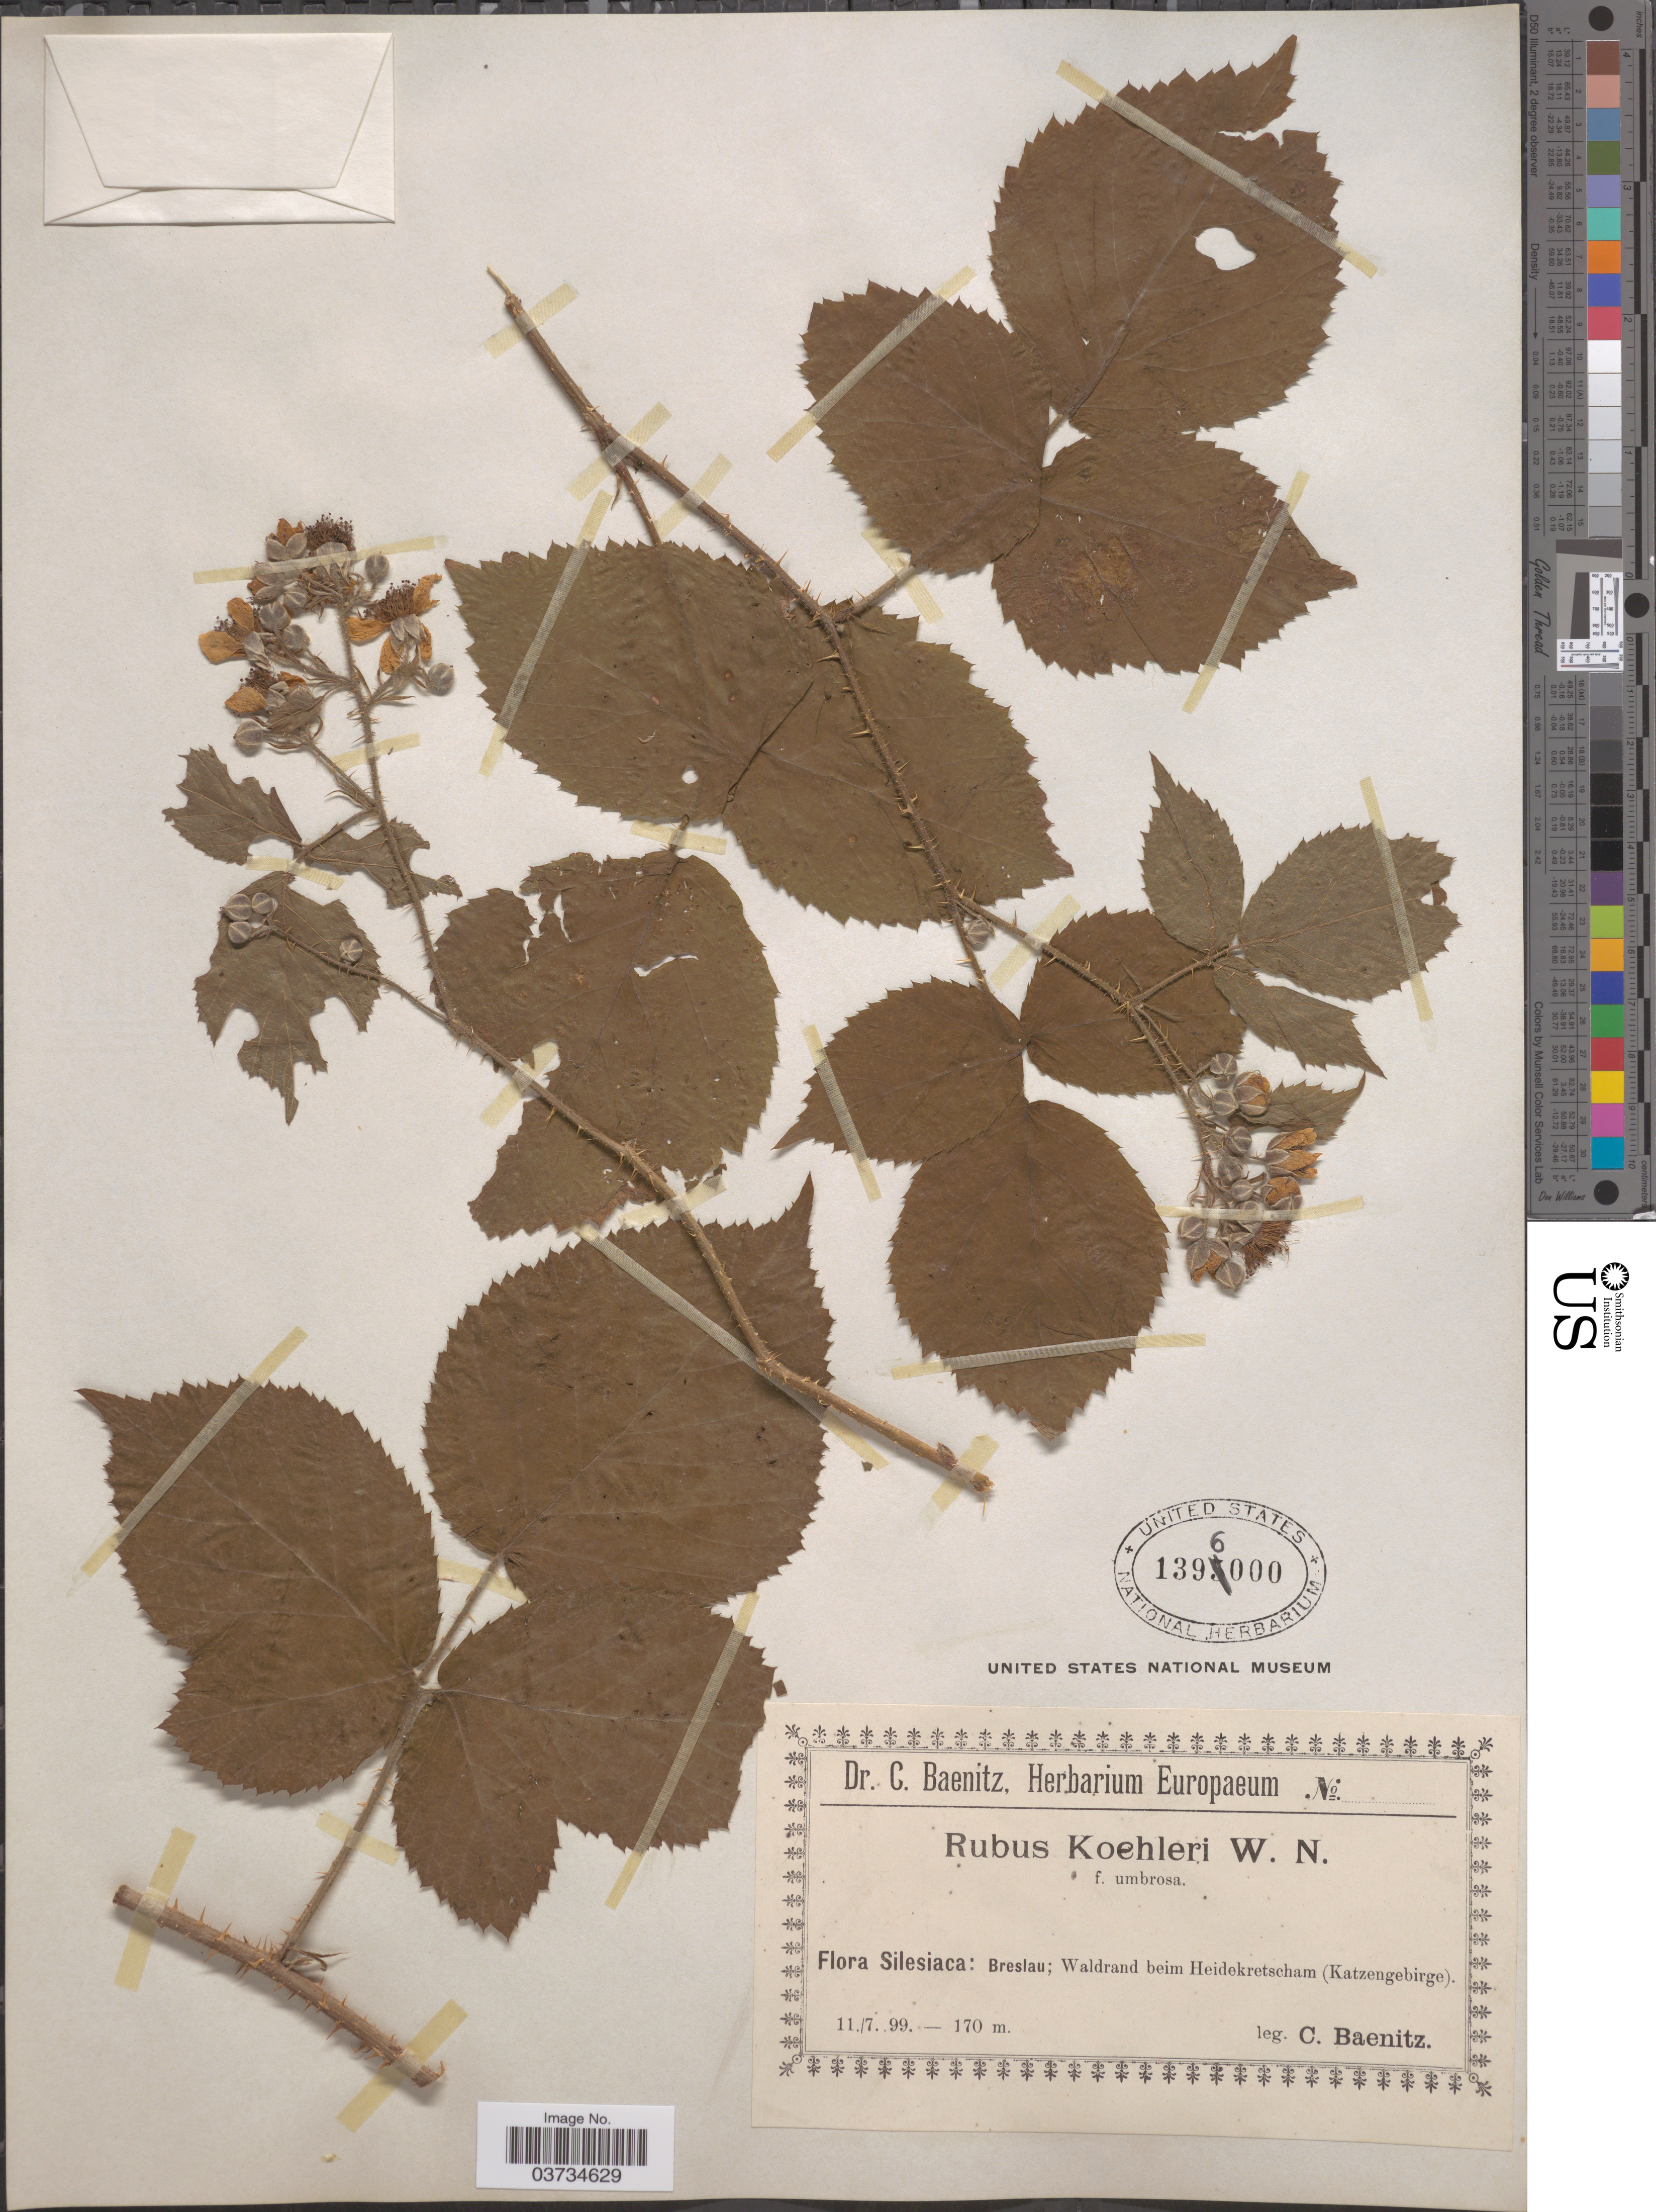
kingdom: Plantae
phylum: Tracheophyta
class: Magnoliopsida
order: Rosales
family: Rosaceae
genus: Rubus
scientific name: Rubus koehleri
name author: Weihe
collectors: C. G. Baenitz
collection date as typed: Transcribed d/m/y: 11/7/99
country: Poland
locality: Silesiaca: Breslau; Waldrand beim Heidekretscham (Katzengebirge).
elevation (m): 170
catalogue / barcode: US 1396000